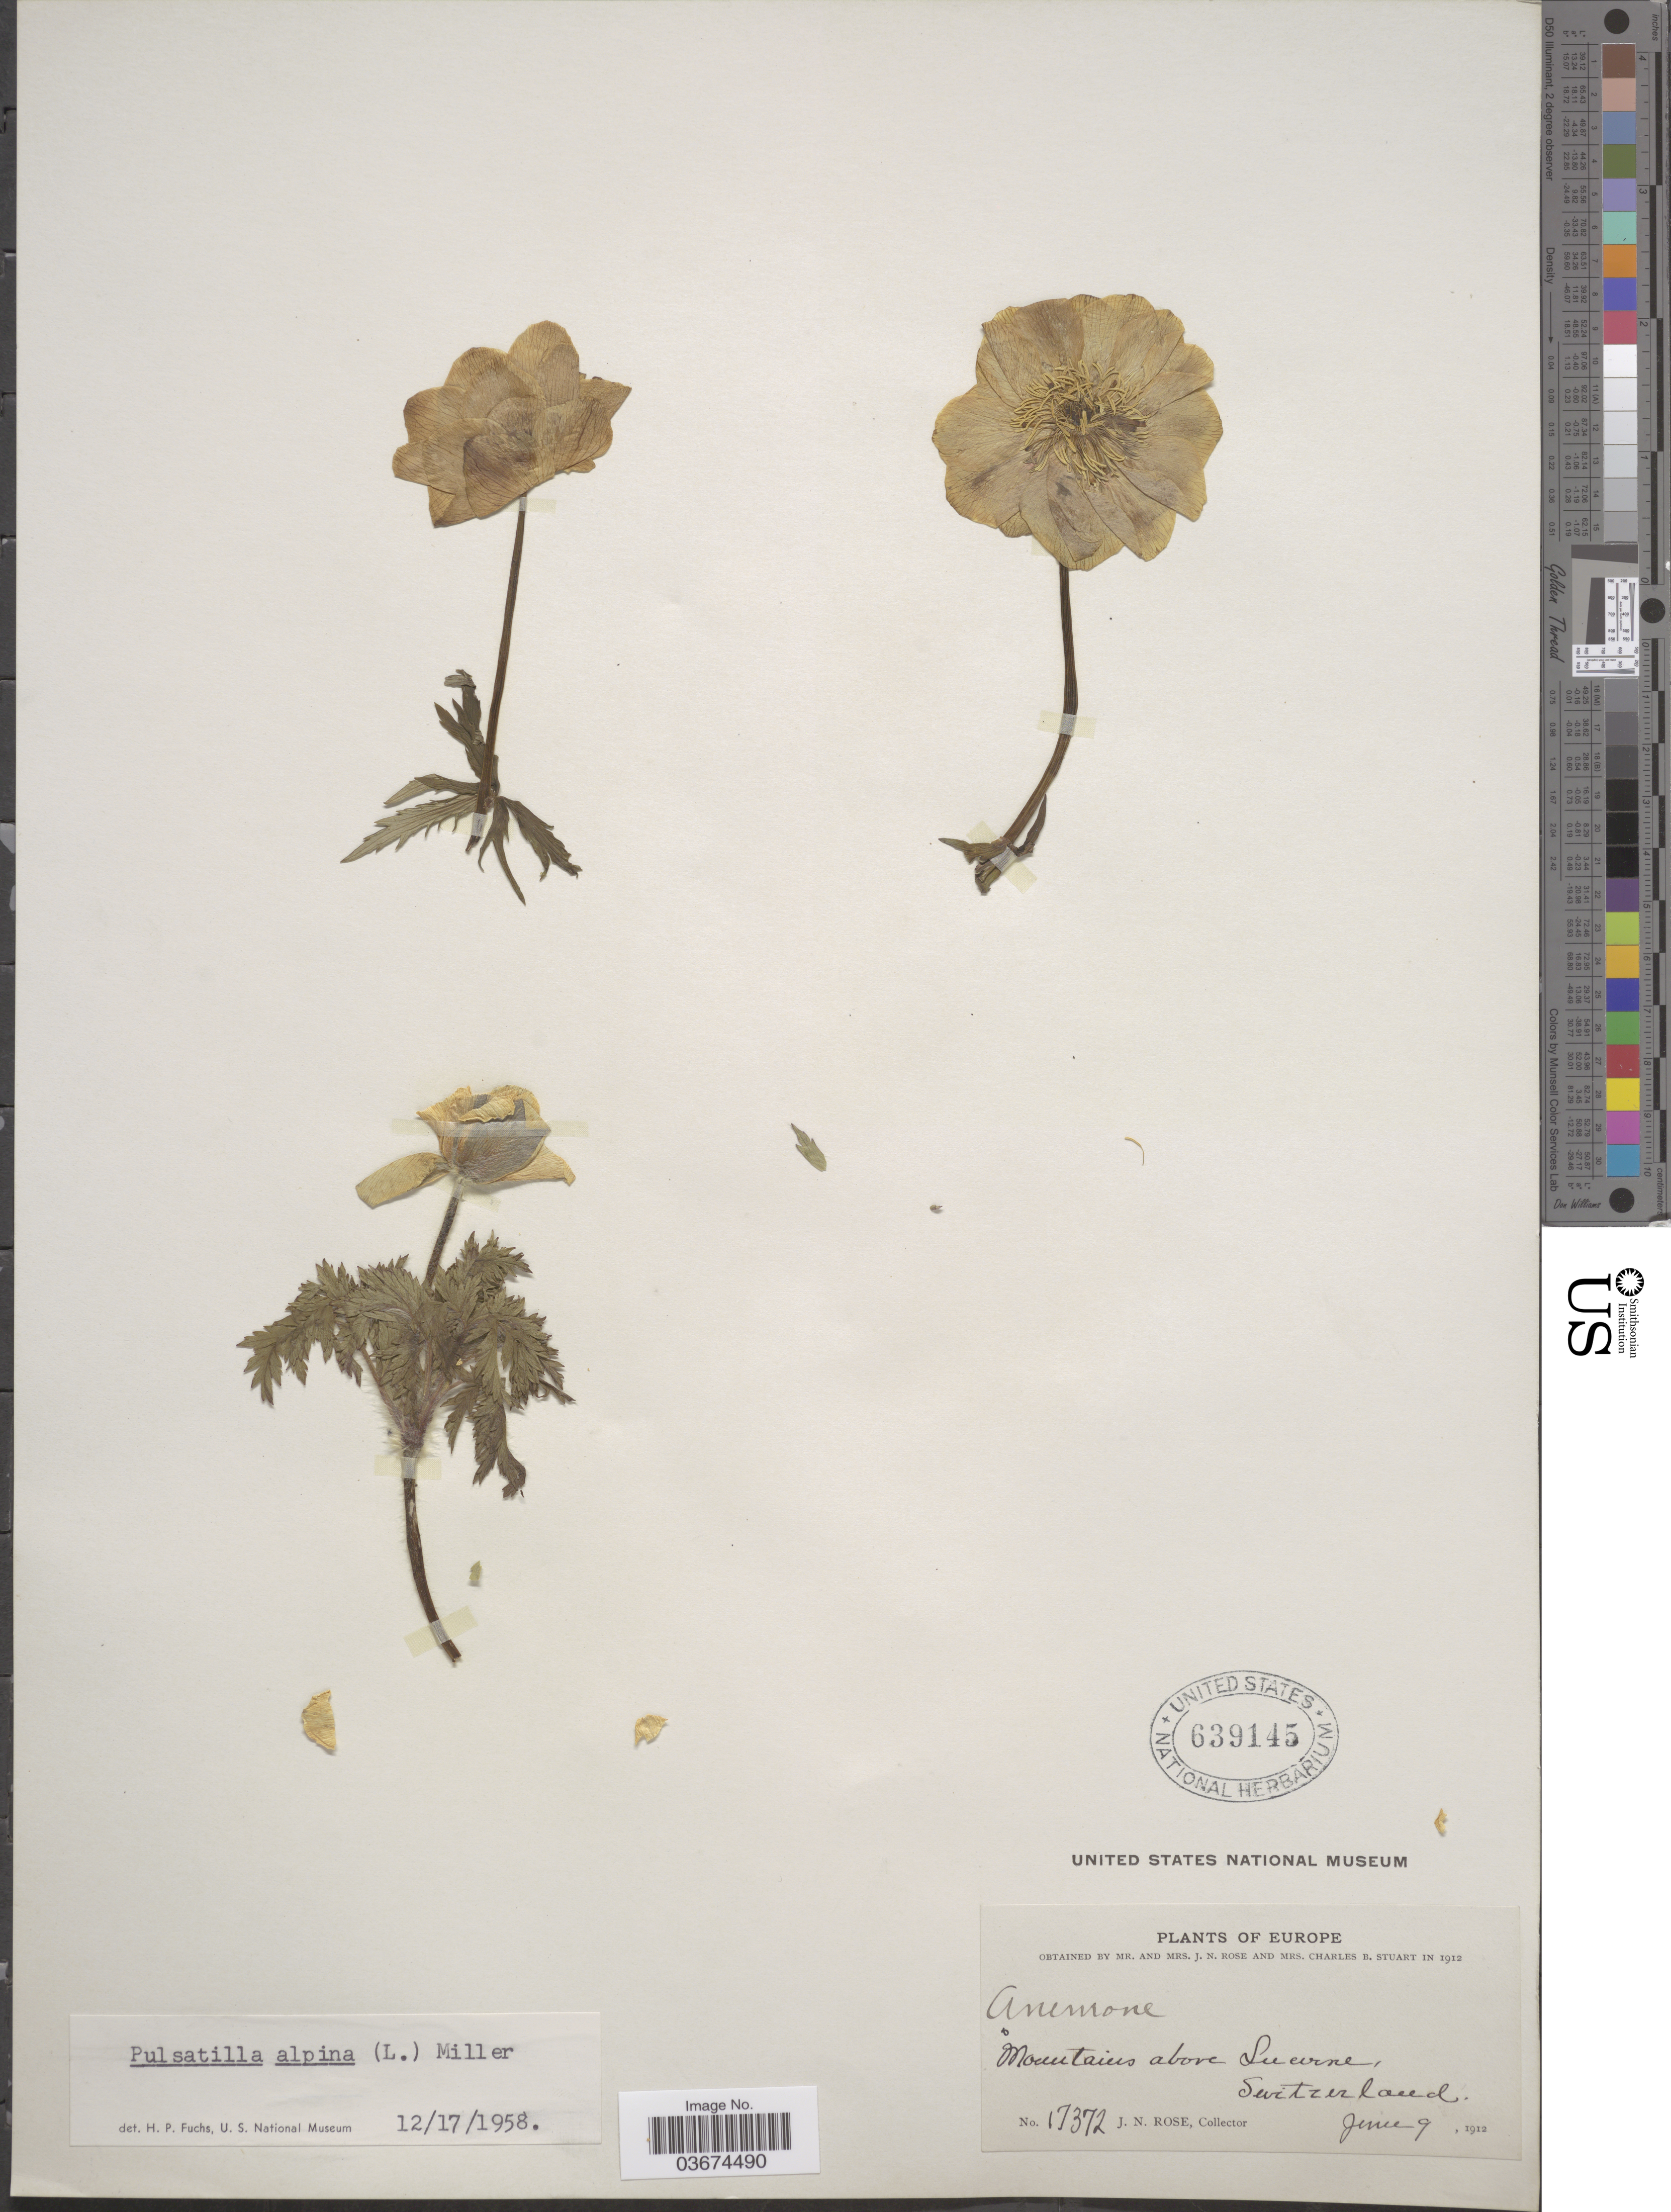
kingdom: Plantae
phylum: Tracheophyta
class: Magnoliopsida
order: Ranunculales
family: Ranunculaceae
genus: Pulsatilla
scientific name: Pulsatilla alpina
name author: Delarbre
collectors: J. N. Rose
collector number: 17372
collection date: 1912-06-09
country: Switzerland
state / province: Lucerne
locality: Mountains above Lucerne.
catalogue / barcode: US 639145